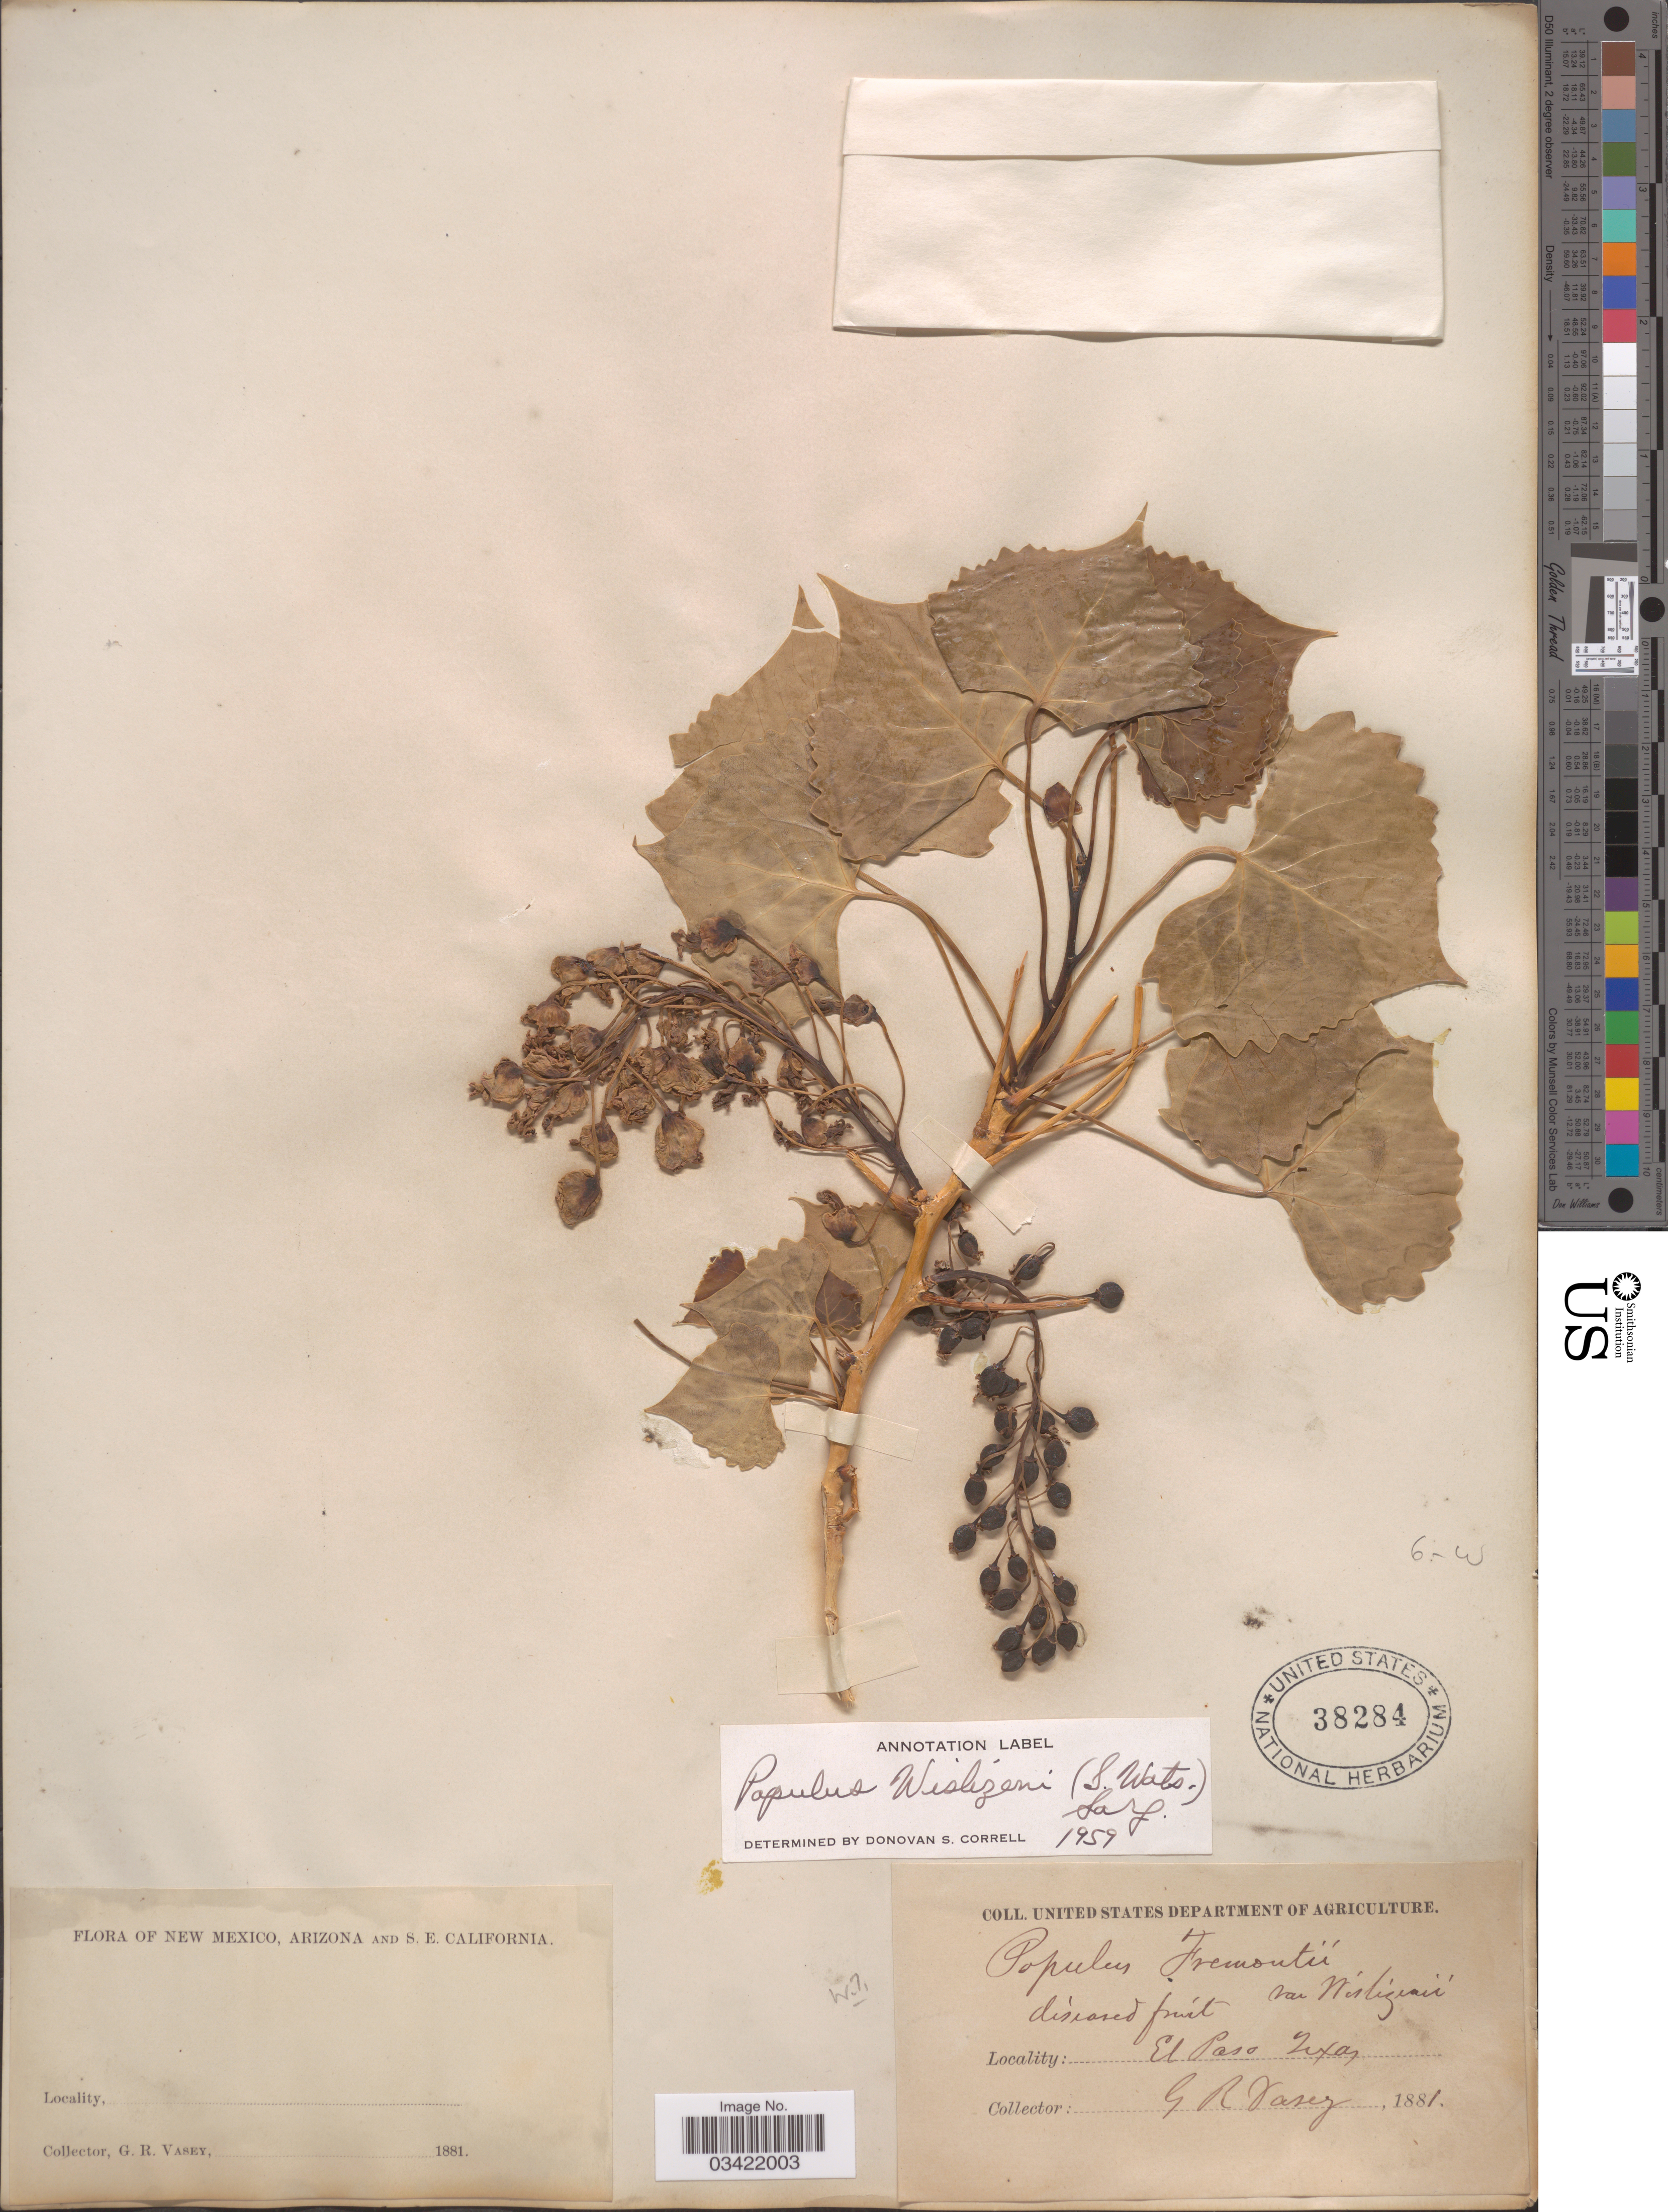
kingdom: Plantae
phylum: Tracheophyta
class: Magnoliopsida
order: Malpighiales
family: Salicaceae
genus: Populus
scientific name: Populus deltoides subsp. wislizeni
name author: (S. Watson) Eckenw.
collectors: G. R. Vasey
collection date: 1881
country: United States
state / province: Texas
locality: El Paso.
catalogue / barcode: US 38284